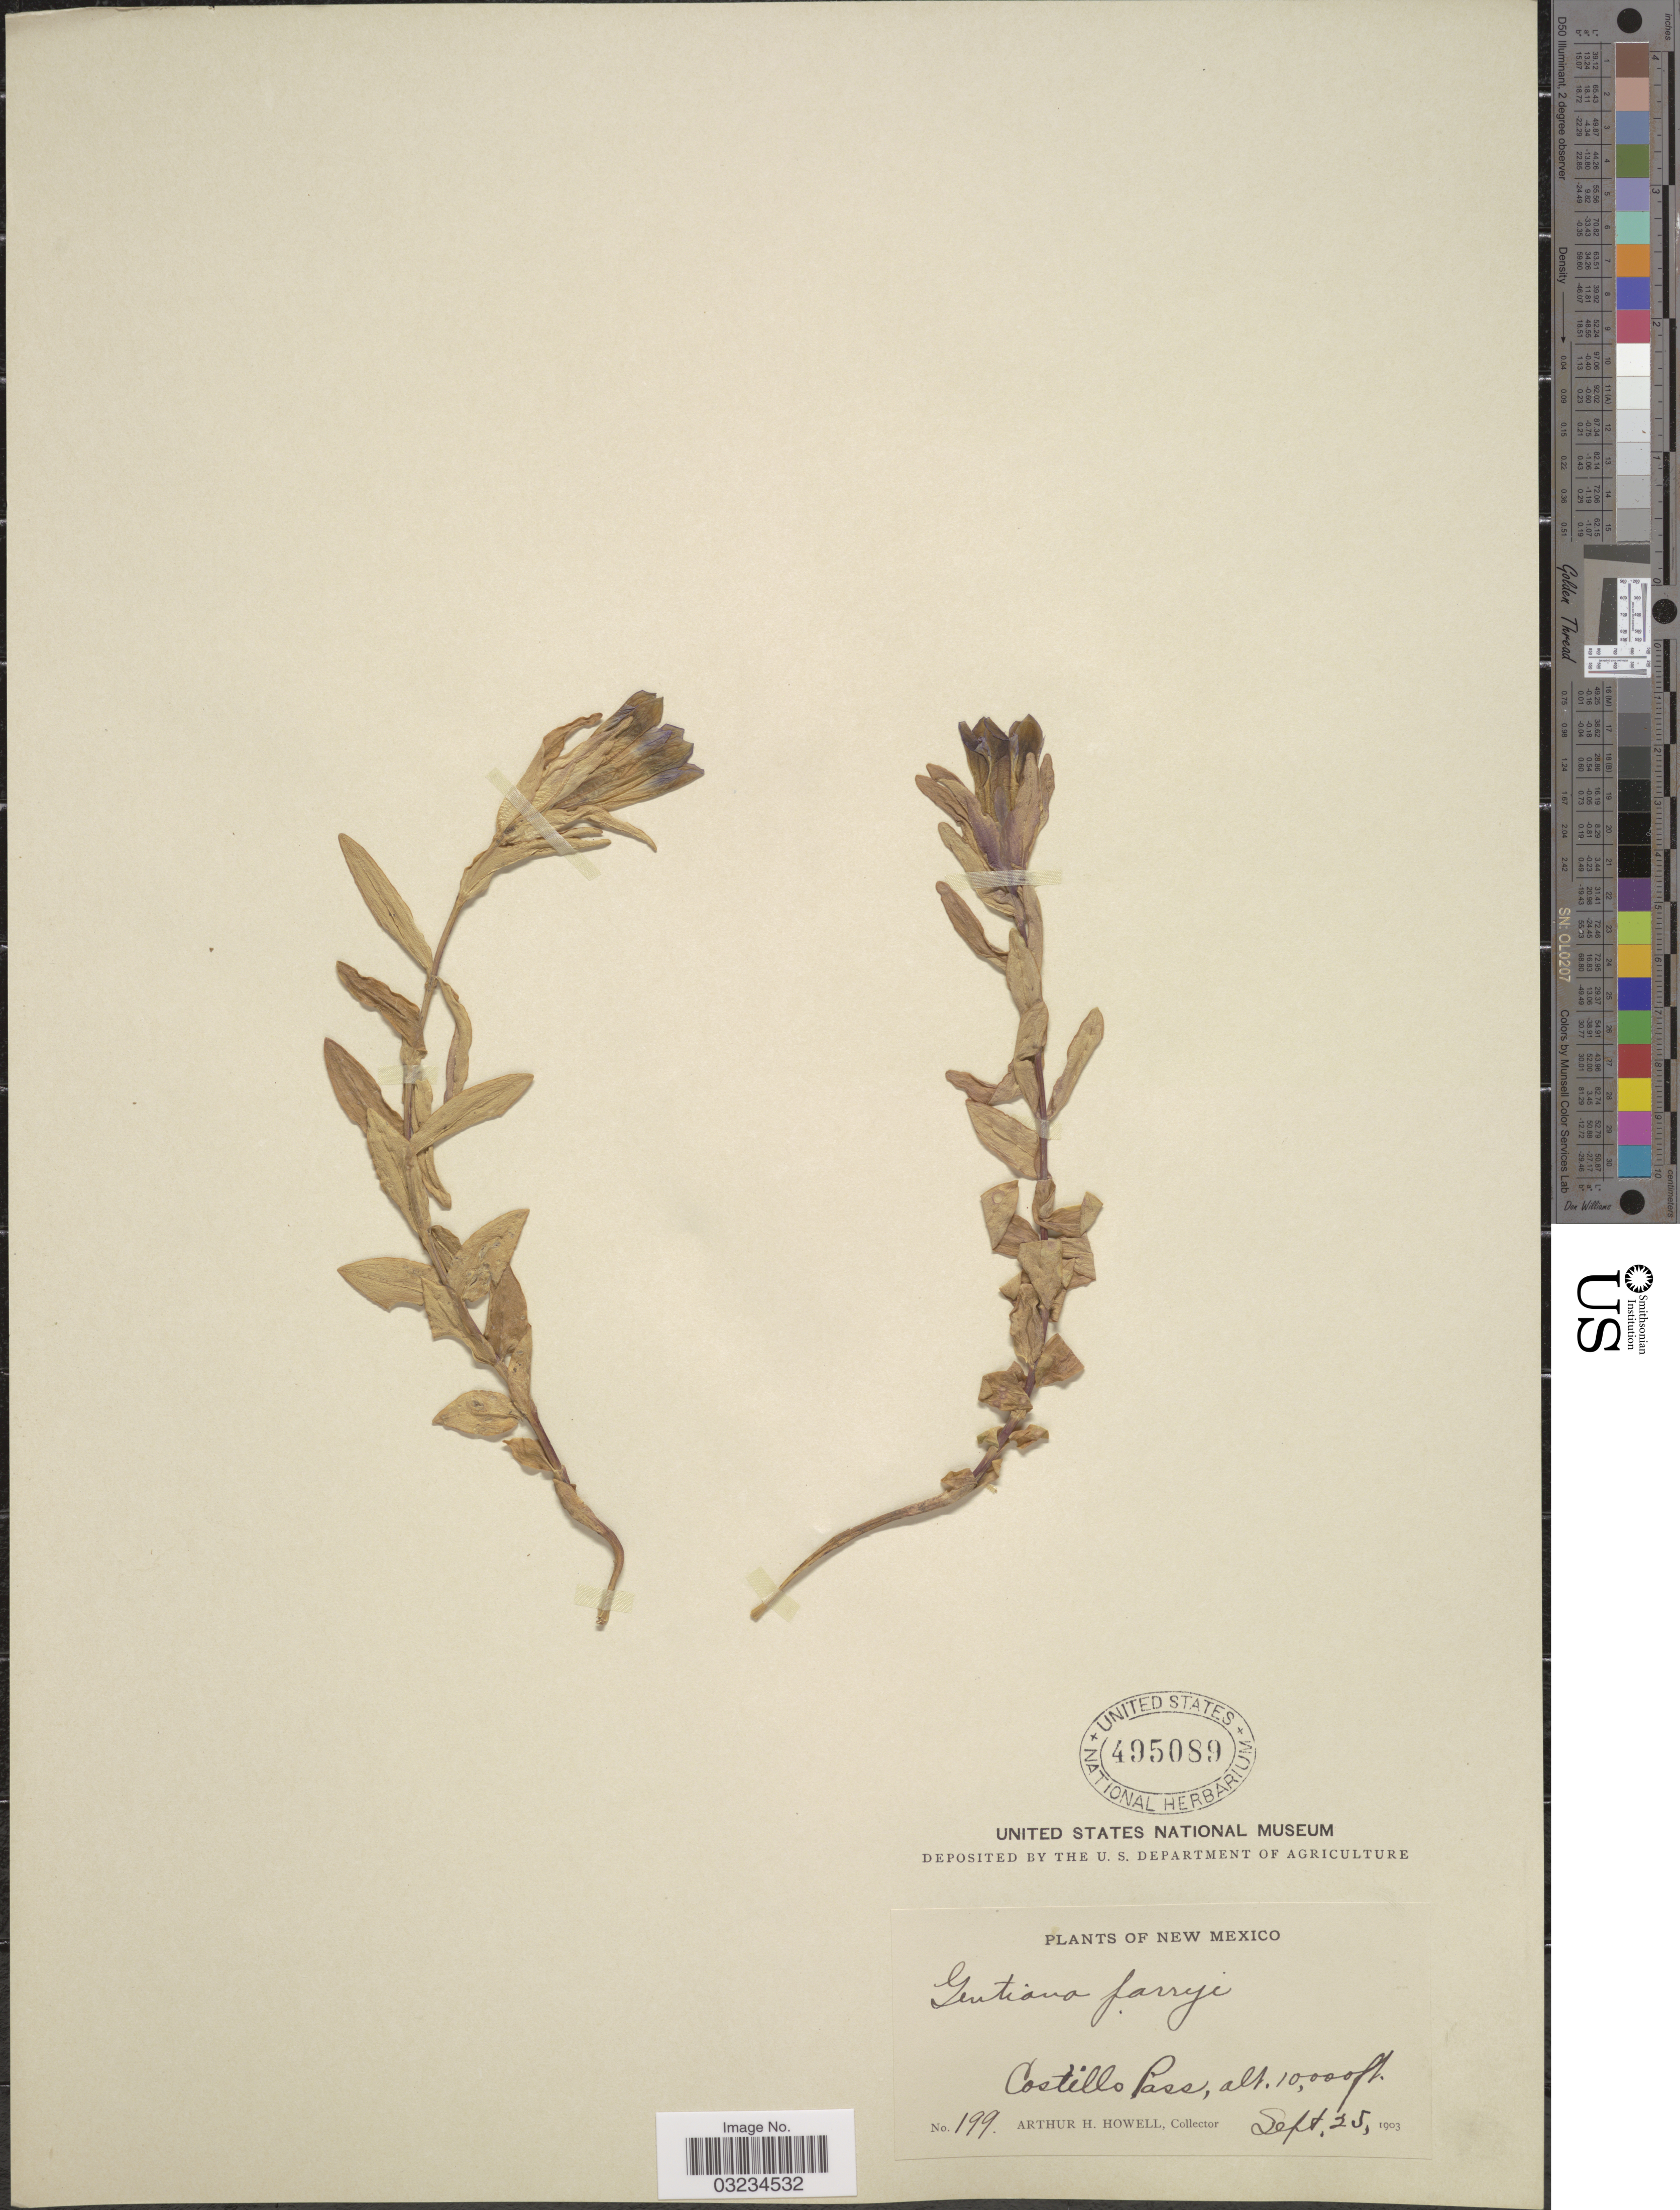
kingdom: Plantae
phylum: Tracheophyta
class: Magnoliopsida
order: Gentianales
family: Gentianaceae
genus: Gentiana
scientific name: Gentiana parryi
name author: Engelm.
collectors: A. H. Howell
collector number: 199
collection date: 1903-09-25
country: United States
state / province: New Mexico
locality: Costillo Pass.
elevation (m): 3048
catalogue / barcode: US 495089